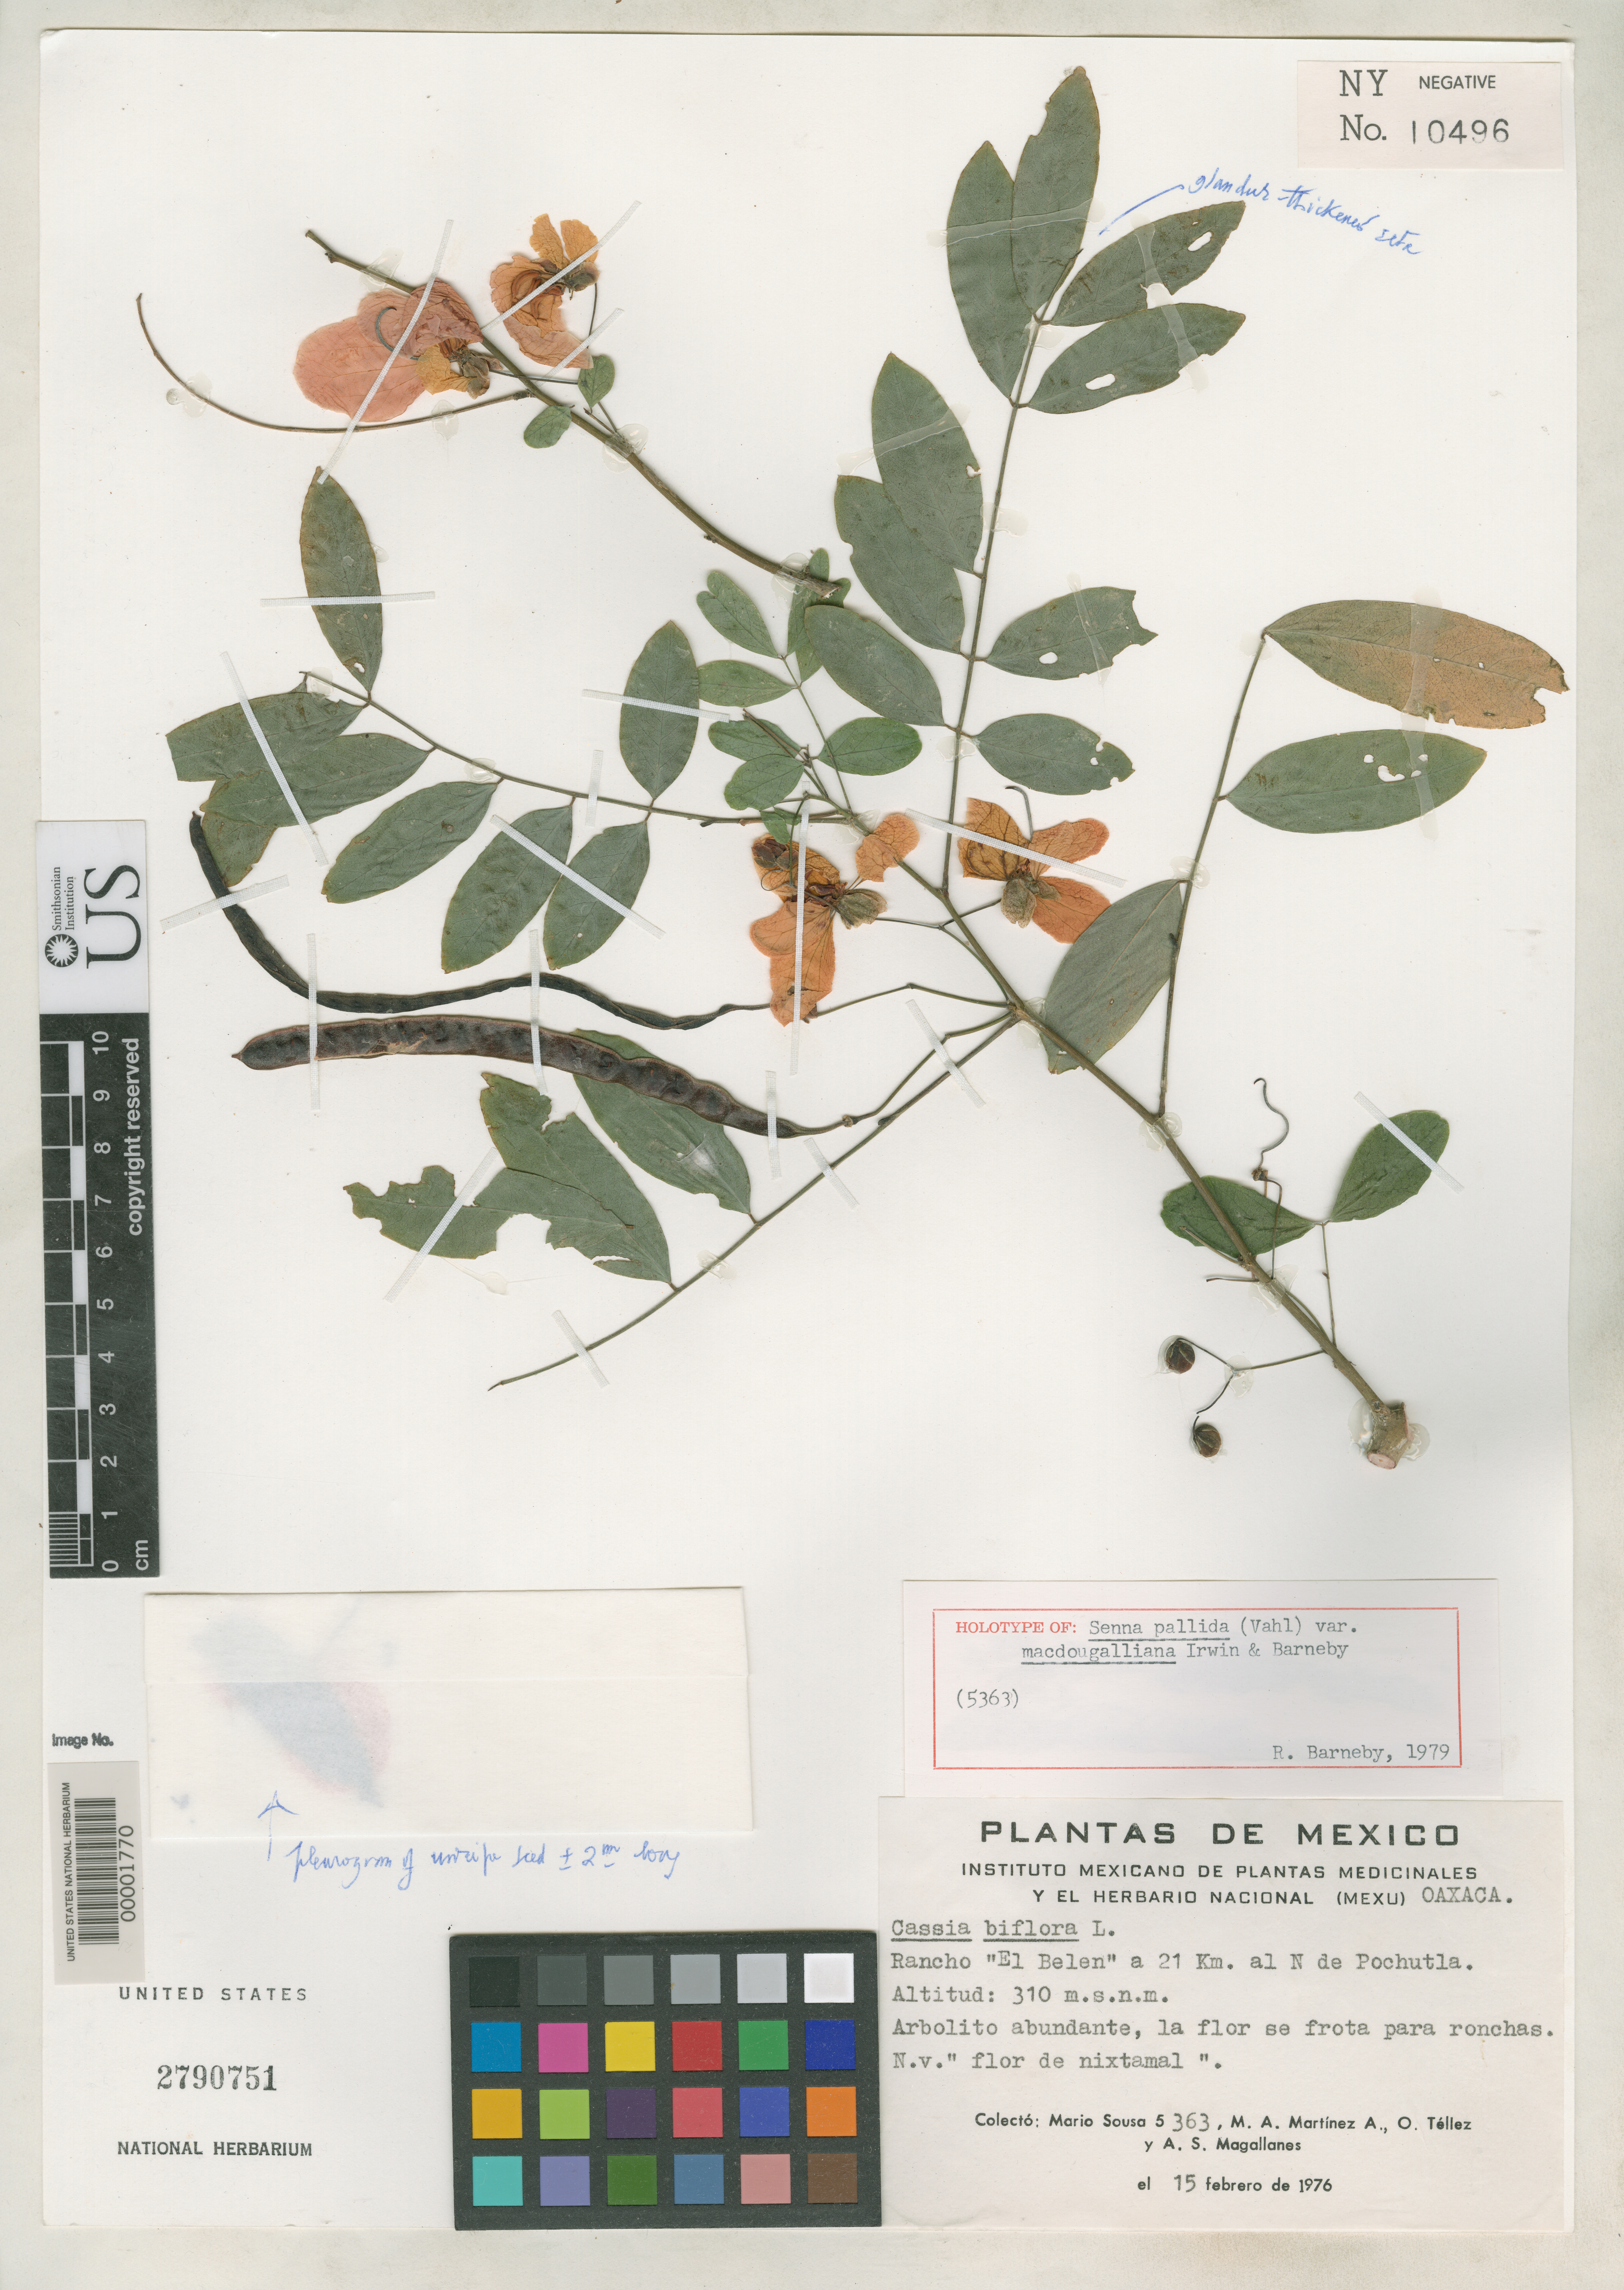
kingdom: Plantae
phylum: Tracheophyta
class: Magnoliopsida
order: Fabales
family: Fabaceae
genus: Senna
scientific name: Senna pallida var. macdougalliana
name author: H.S. Irwin & Barneby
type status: Holotype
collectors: M. Sousa S.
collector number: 5363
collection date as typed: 15 Feb 1976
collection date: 1976-02-15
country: Mexico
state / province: Oaxaca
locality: Rancho "El Belen" N of Pochutla; alt. 310 m.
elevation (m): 310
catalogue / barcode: US 2790751